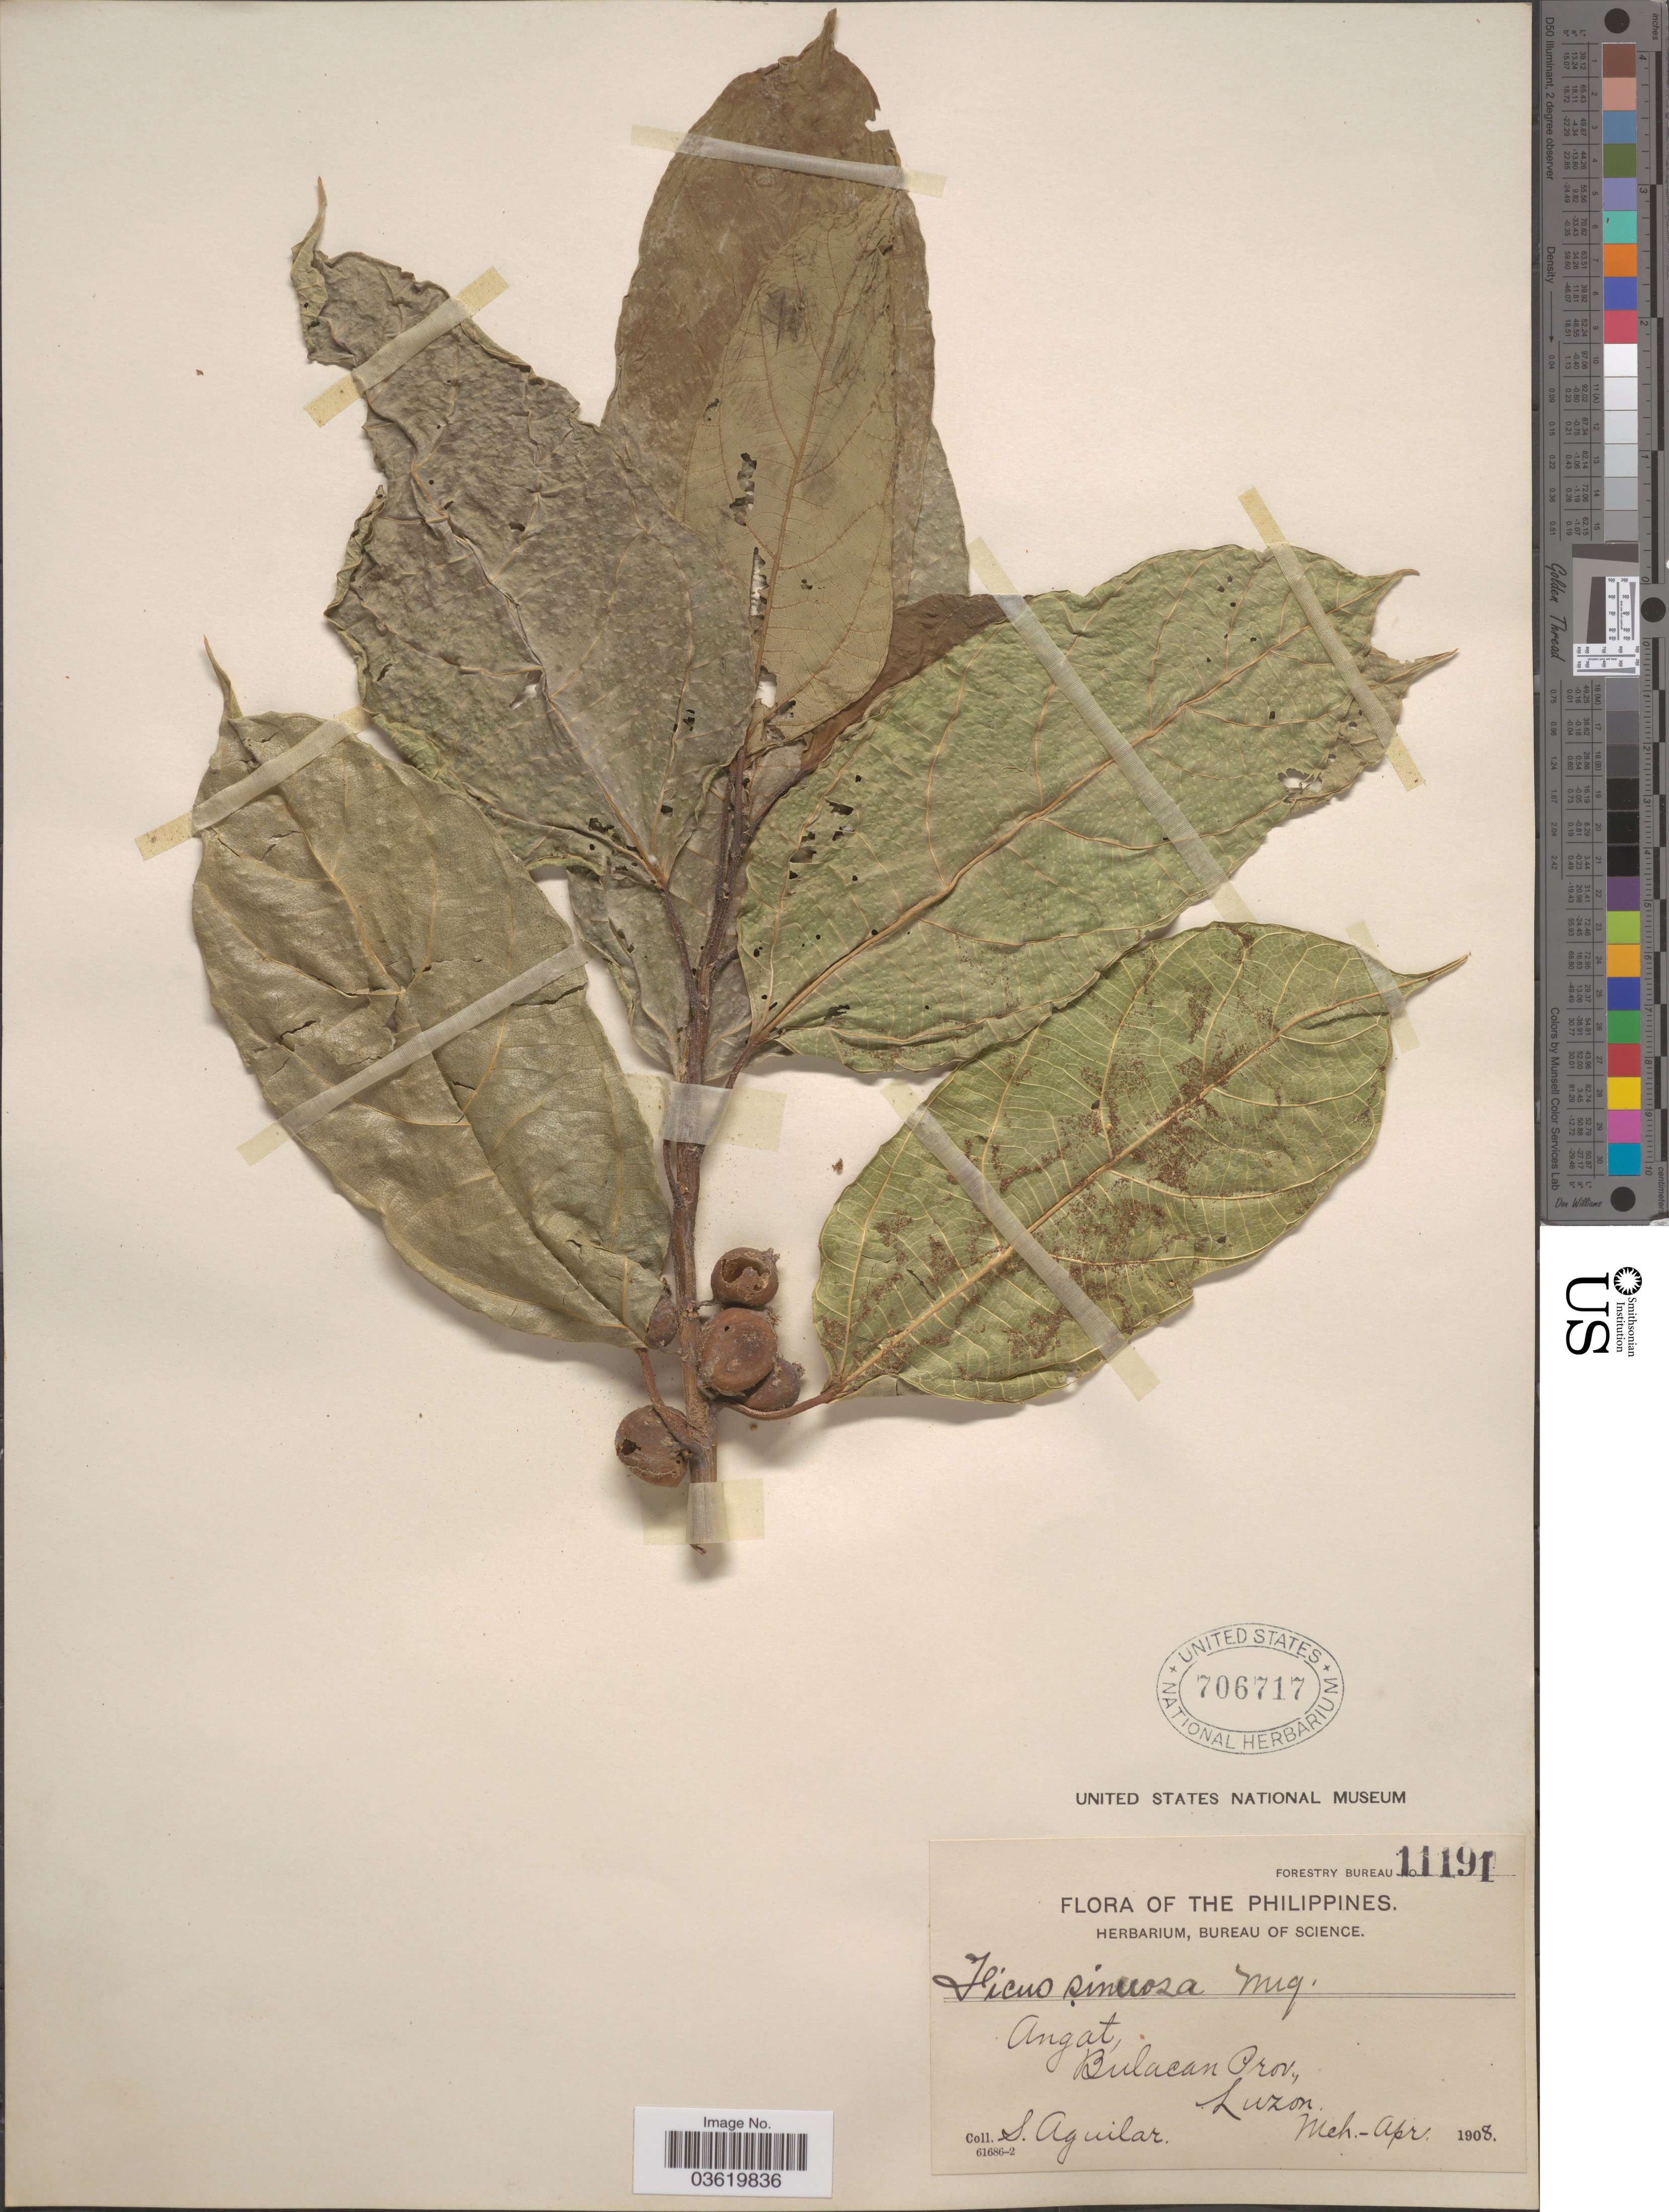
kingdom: Plantae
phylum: Tracheophyta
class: Magnoliopsida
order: Rosales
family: Moraceae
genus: Ficus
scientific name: Ficus ulmifolia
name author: Lam.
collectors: S. Aguilar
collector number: Forestry Bureau 11191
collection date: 1908-03/1908-04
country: Philippines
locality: Angat, Bulacan Prov., Luzon.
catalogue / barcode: US 706717